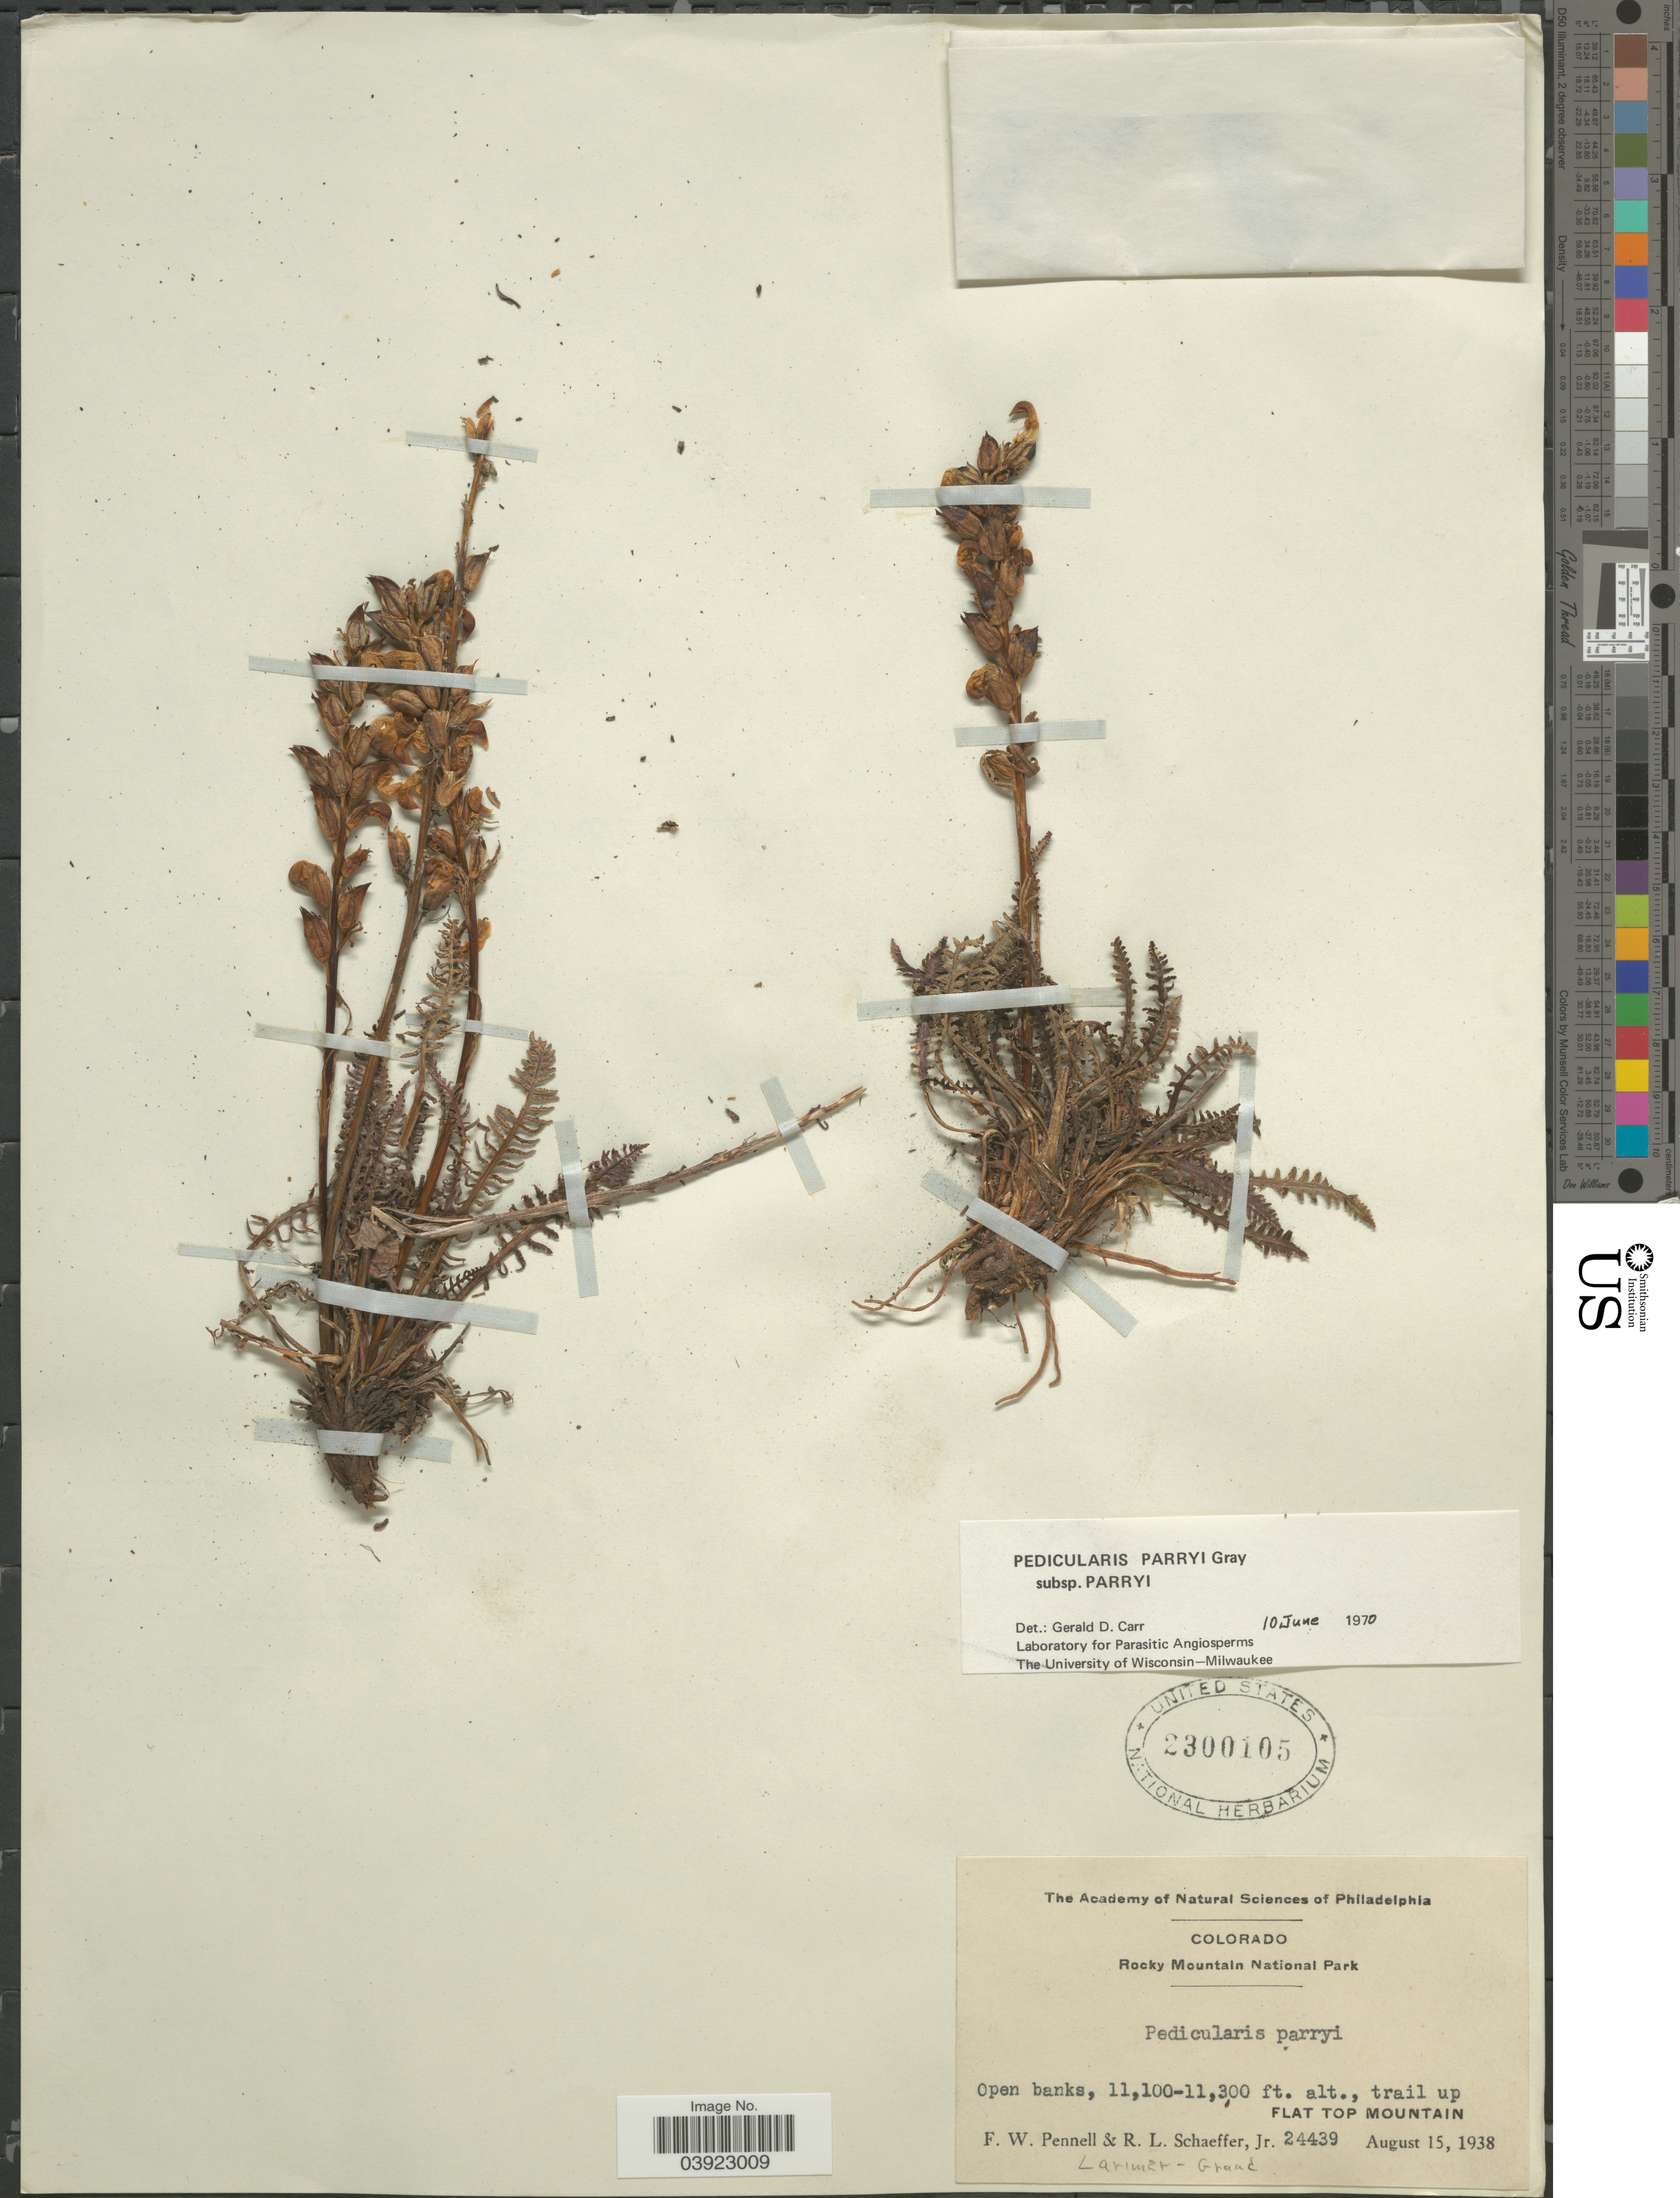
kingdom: Plantae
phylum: Tracheophyta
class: Magnoliopsida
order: Lamiales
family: Orobanchaceae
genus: Pedicularis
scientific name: Pedicularis parryi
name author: A. Gray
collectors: F. W. Pennell & R. L. Schaeffer Jr.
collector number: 24439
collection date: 1938-08-15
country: United States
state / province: Colorado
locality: Rocky Mountain National Park. Open banks, trail up Flat Top Mountain. Larimer - Grand [unsure placement]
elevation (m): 3383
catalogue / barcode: US 2300105